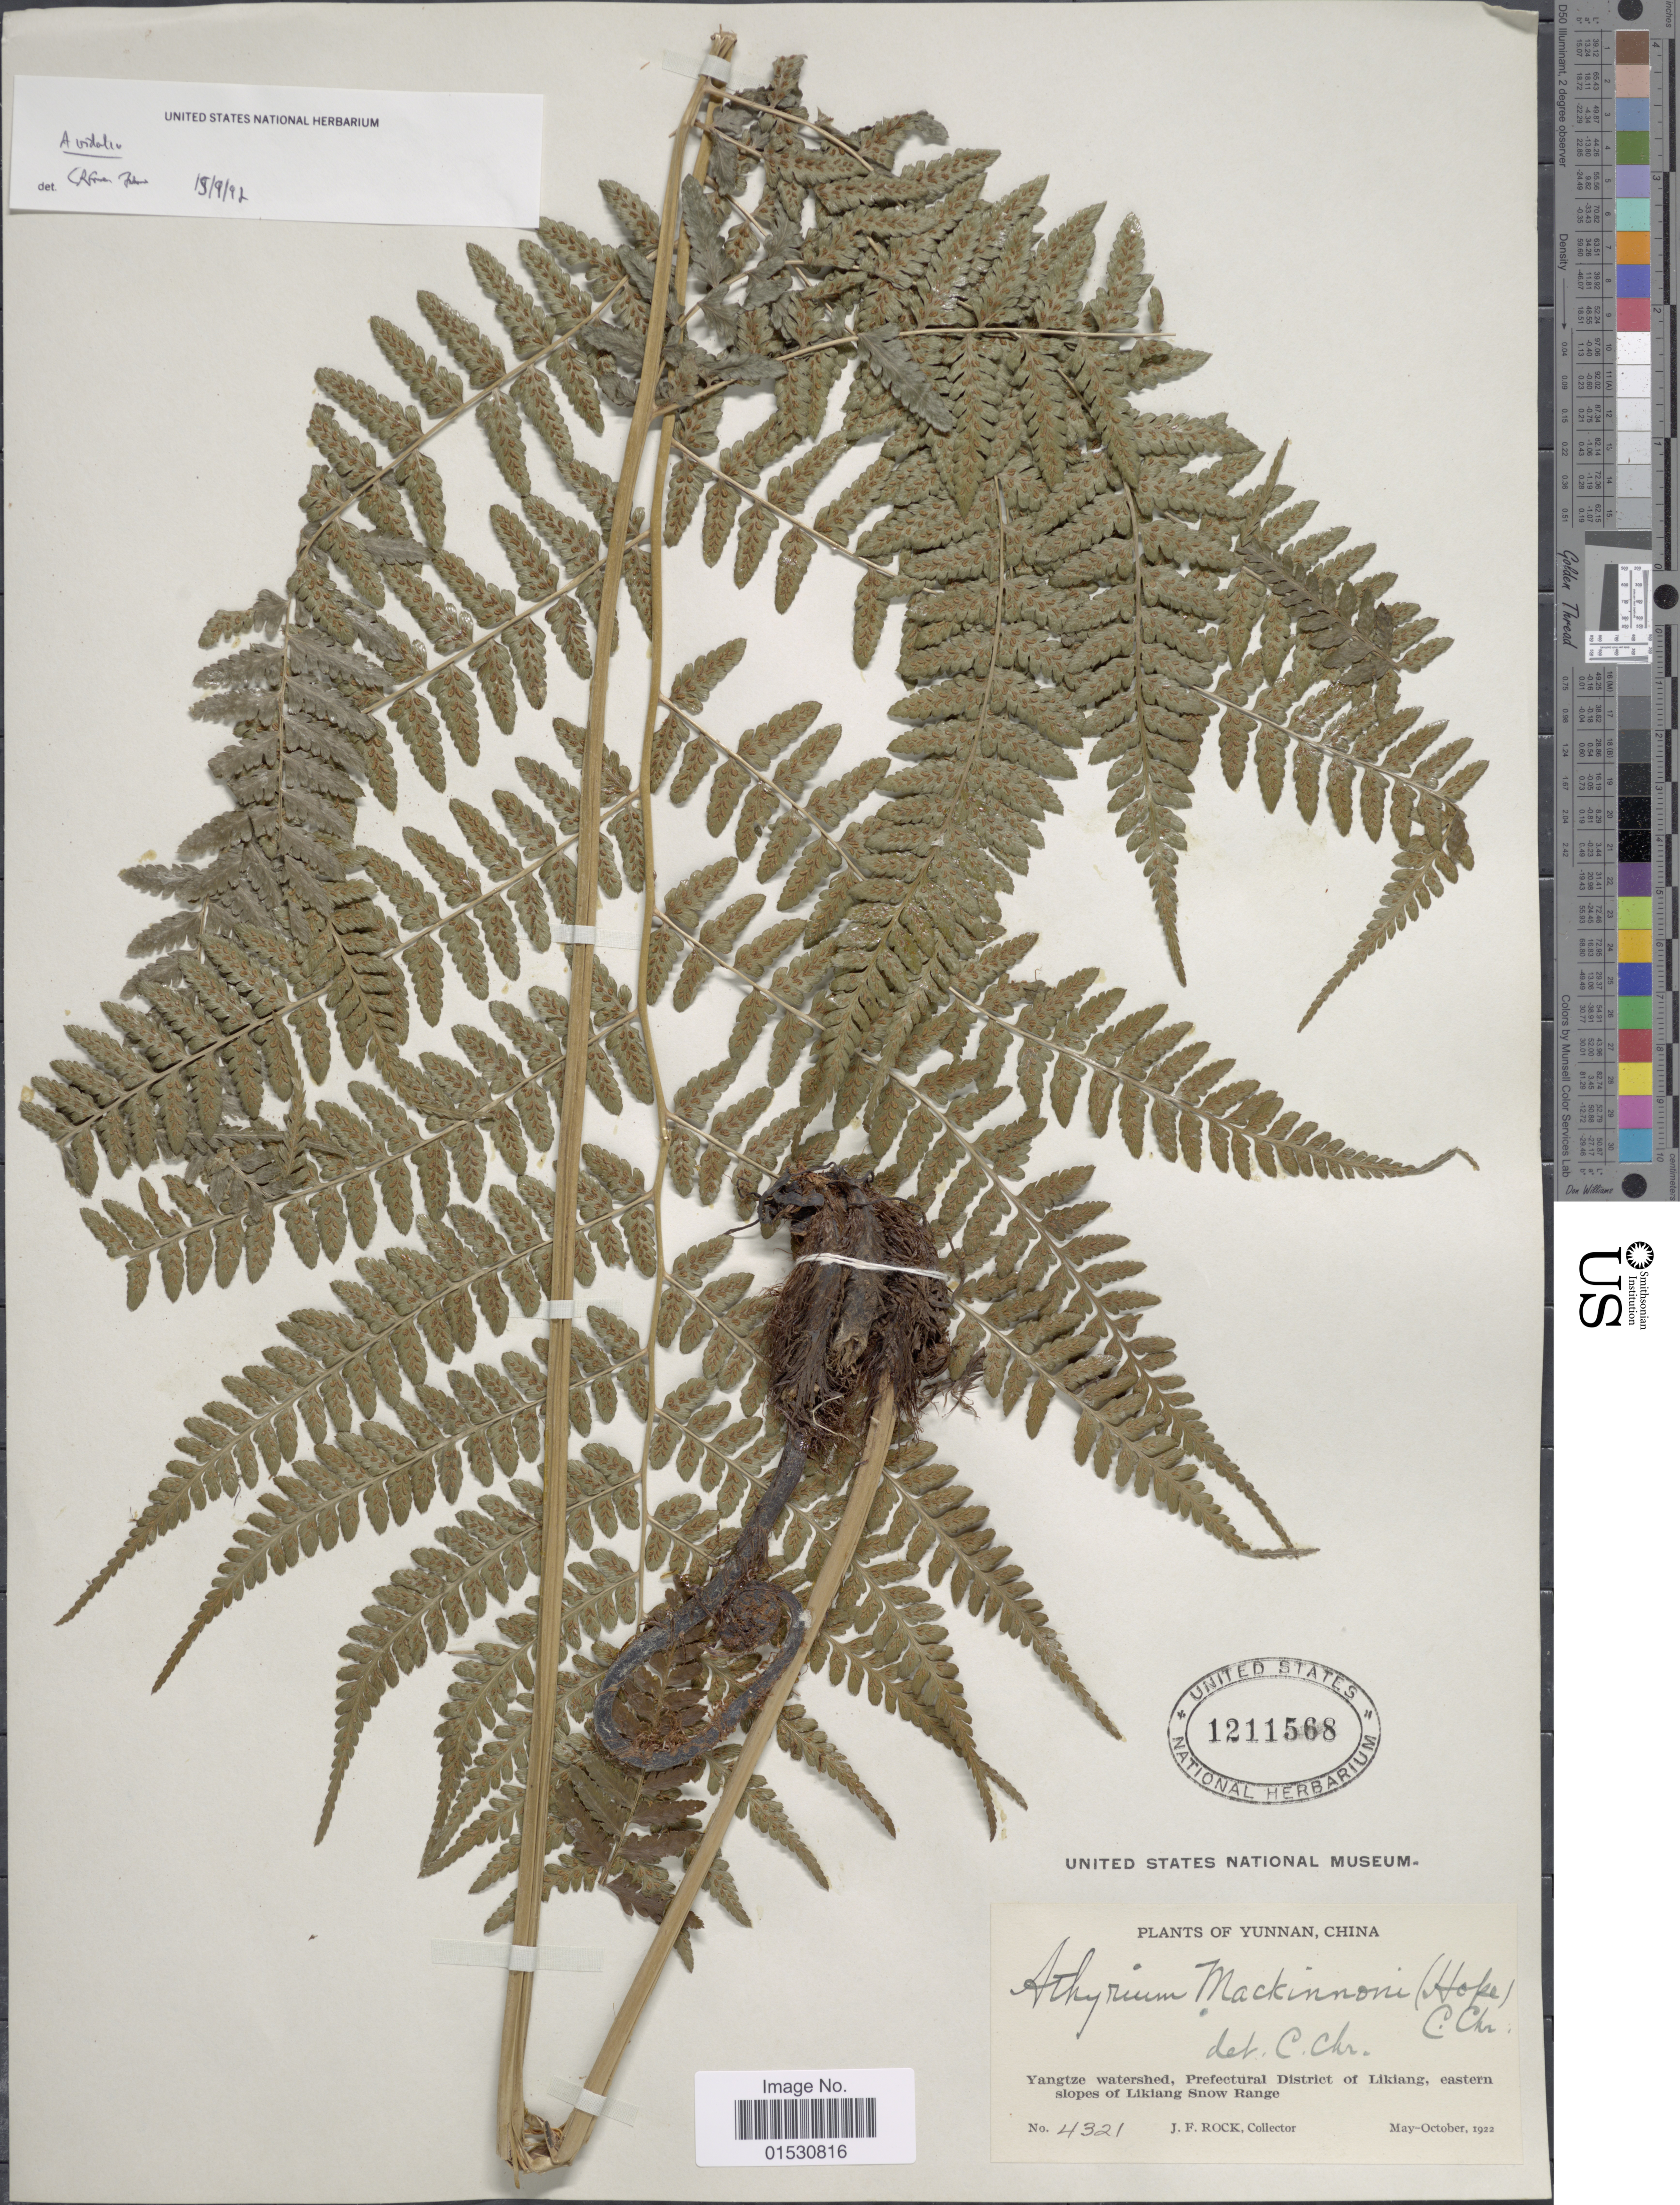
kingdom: Plantae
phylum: Tracheophyta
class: Polypodiopsida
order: Polypodiales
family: Athyriaceae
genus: Athyrium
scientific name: Athyrium mackinnonii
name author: (Hook.) C. Chr.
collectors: J. Rock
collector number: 4321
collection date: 1922-05/1922-10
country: China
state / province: Yunnan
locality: Yangtze watershed, Prefectural District of Likiang, eastern slopes of Likiang Snow Range.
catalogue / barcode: US 1211568